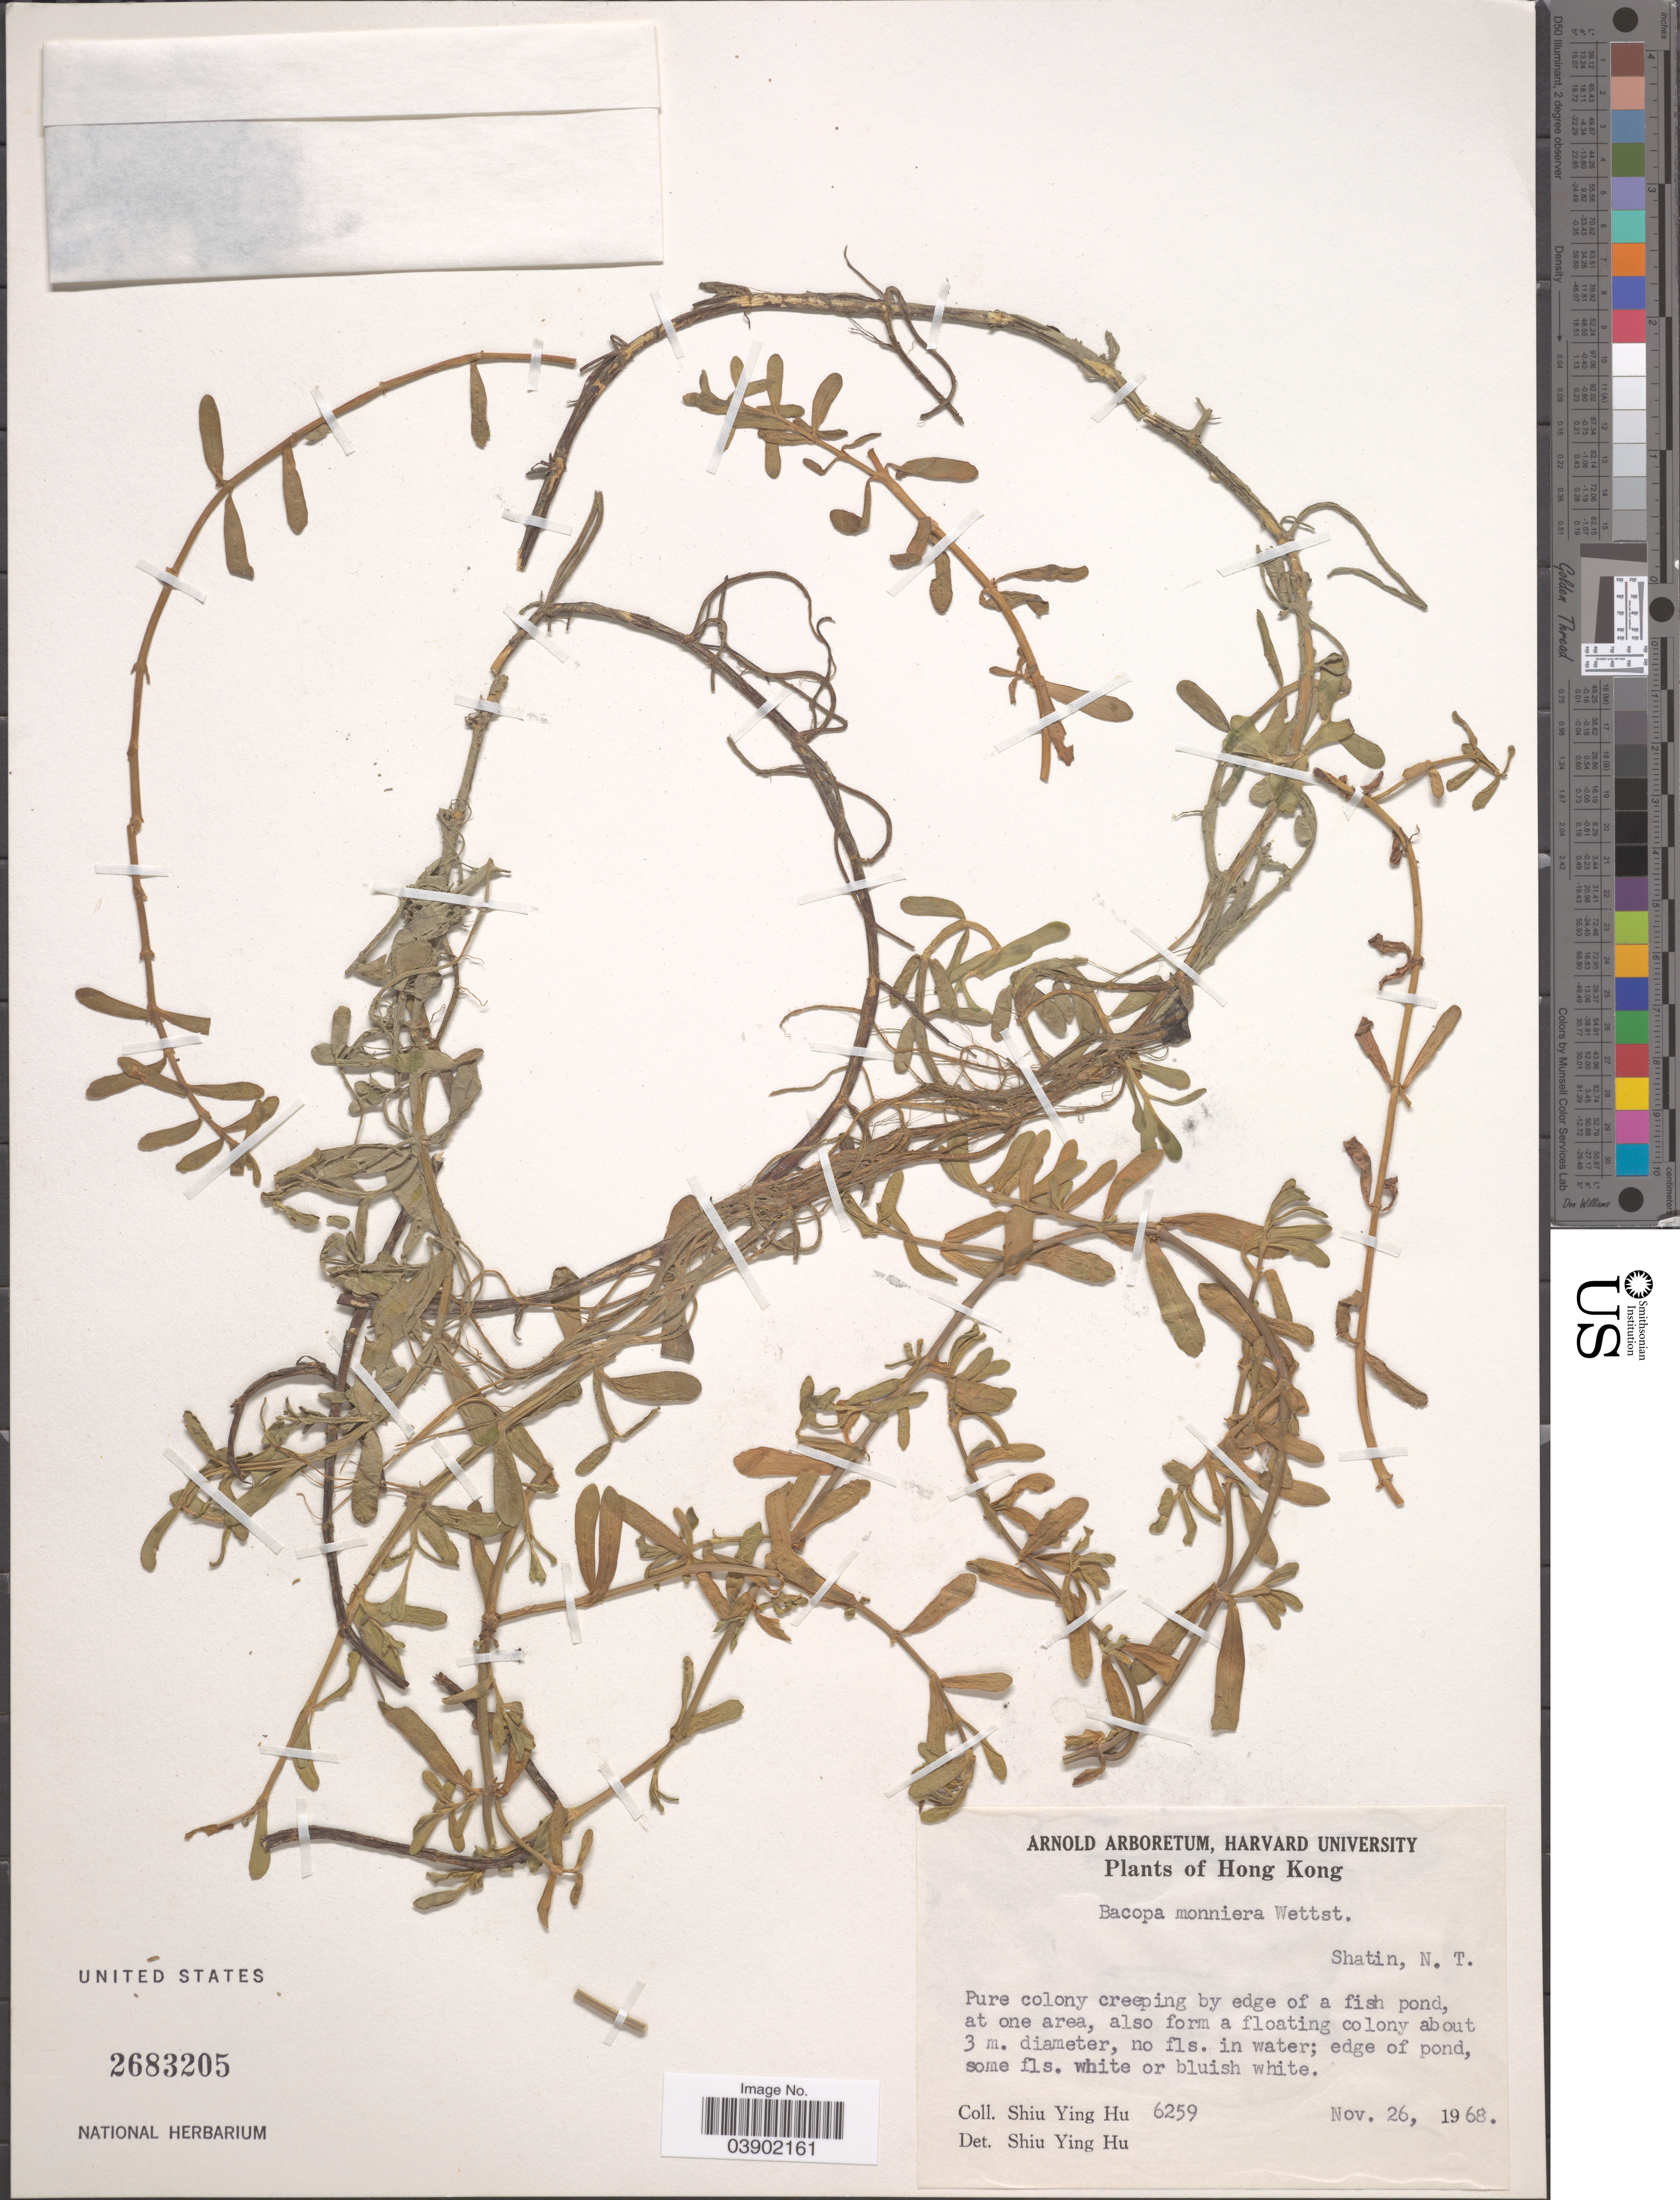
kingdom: Plantae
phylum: Tracheophyta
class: Magnoliopsida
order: Lamiales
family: Plantaginaceae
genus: Bacopa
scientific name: Bacopa monnieri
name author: (L.) Wettst.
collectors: S. Y. Hu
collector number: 6259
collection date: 1968-11-26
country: China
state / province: Hong Kong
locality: Shatin, N. T.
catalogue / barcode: US 2683205